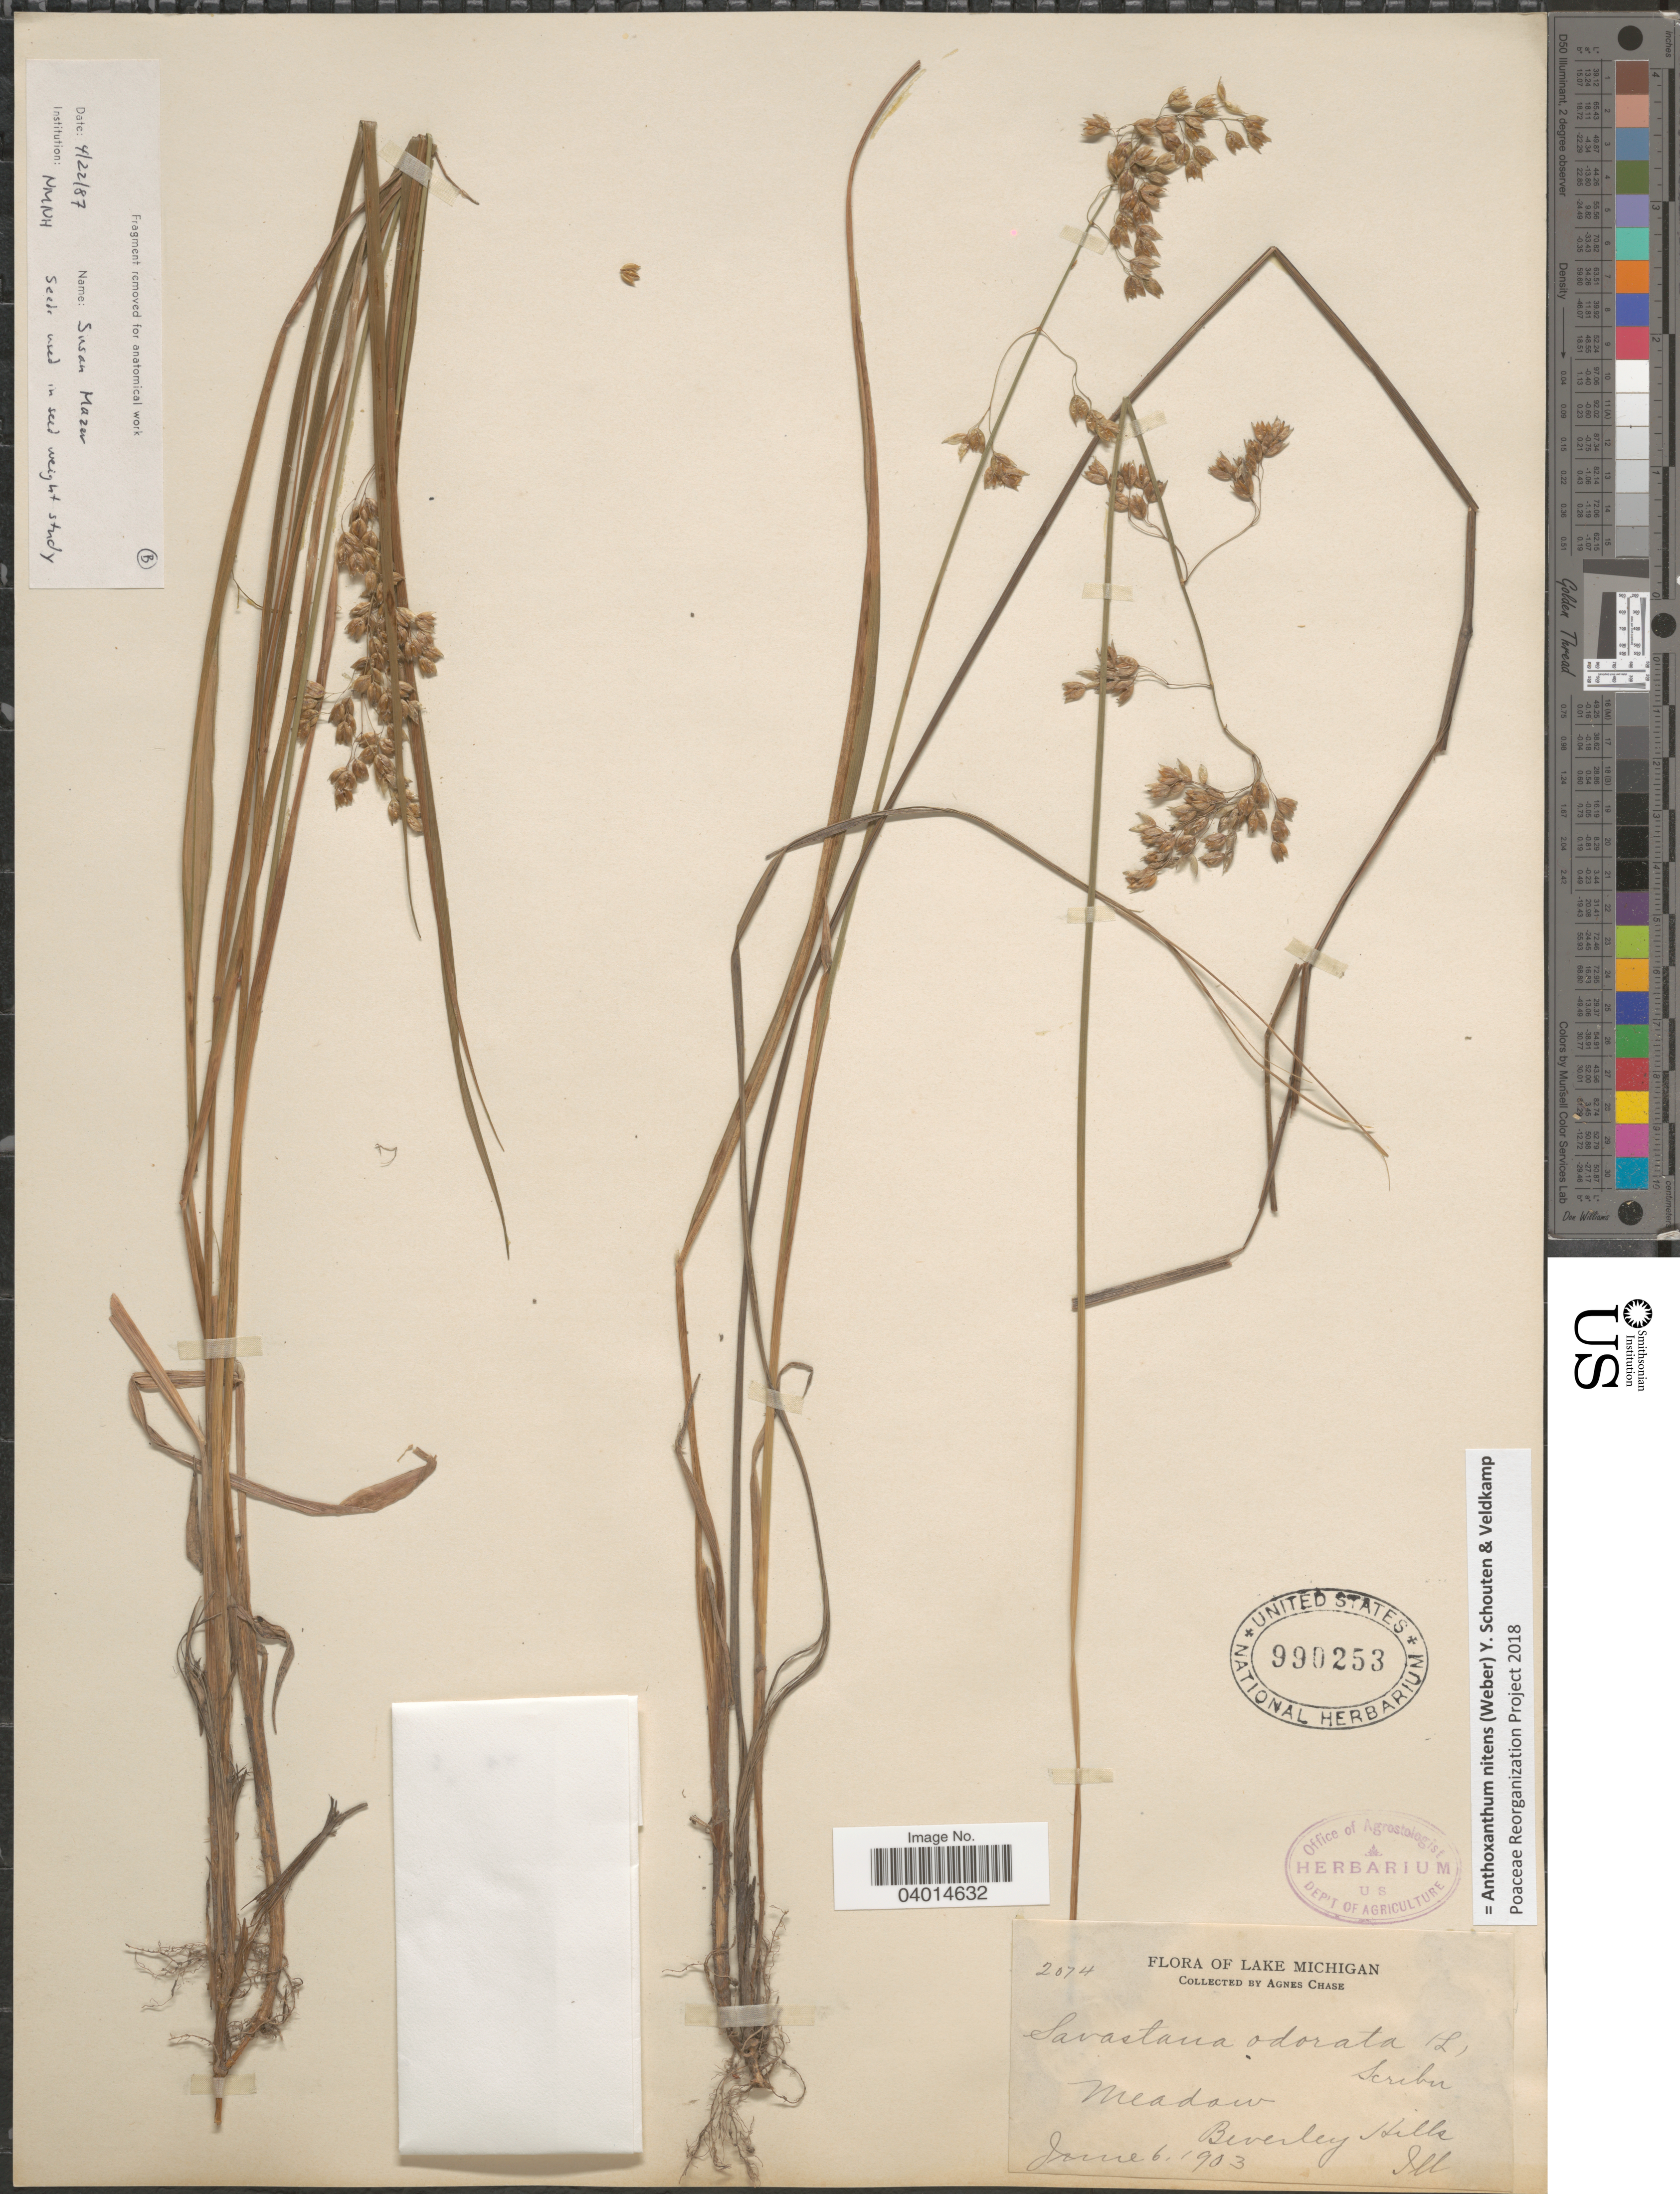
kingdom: Plantae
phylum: Tracheophyta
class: Liliopsida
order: Poales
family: Poaceae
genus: Anthoxanthum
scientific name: Anthoxanthum nitens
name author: (G.H. Weber) R.T.A. Schouten & Veldkamp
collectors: A. Chase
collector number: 2074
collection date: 1903-06-06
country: United States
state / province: Illinois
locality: Lake Michigan. Beverly Hills.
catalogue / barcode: US 990253